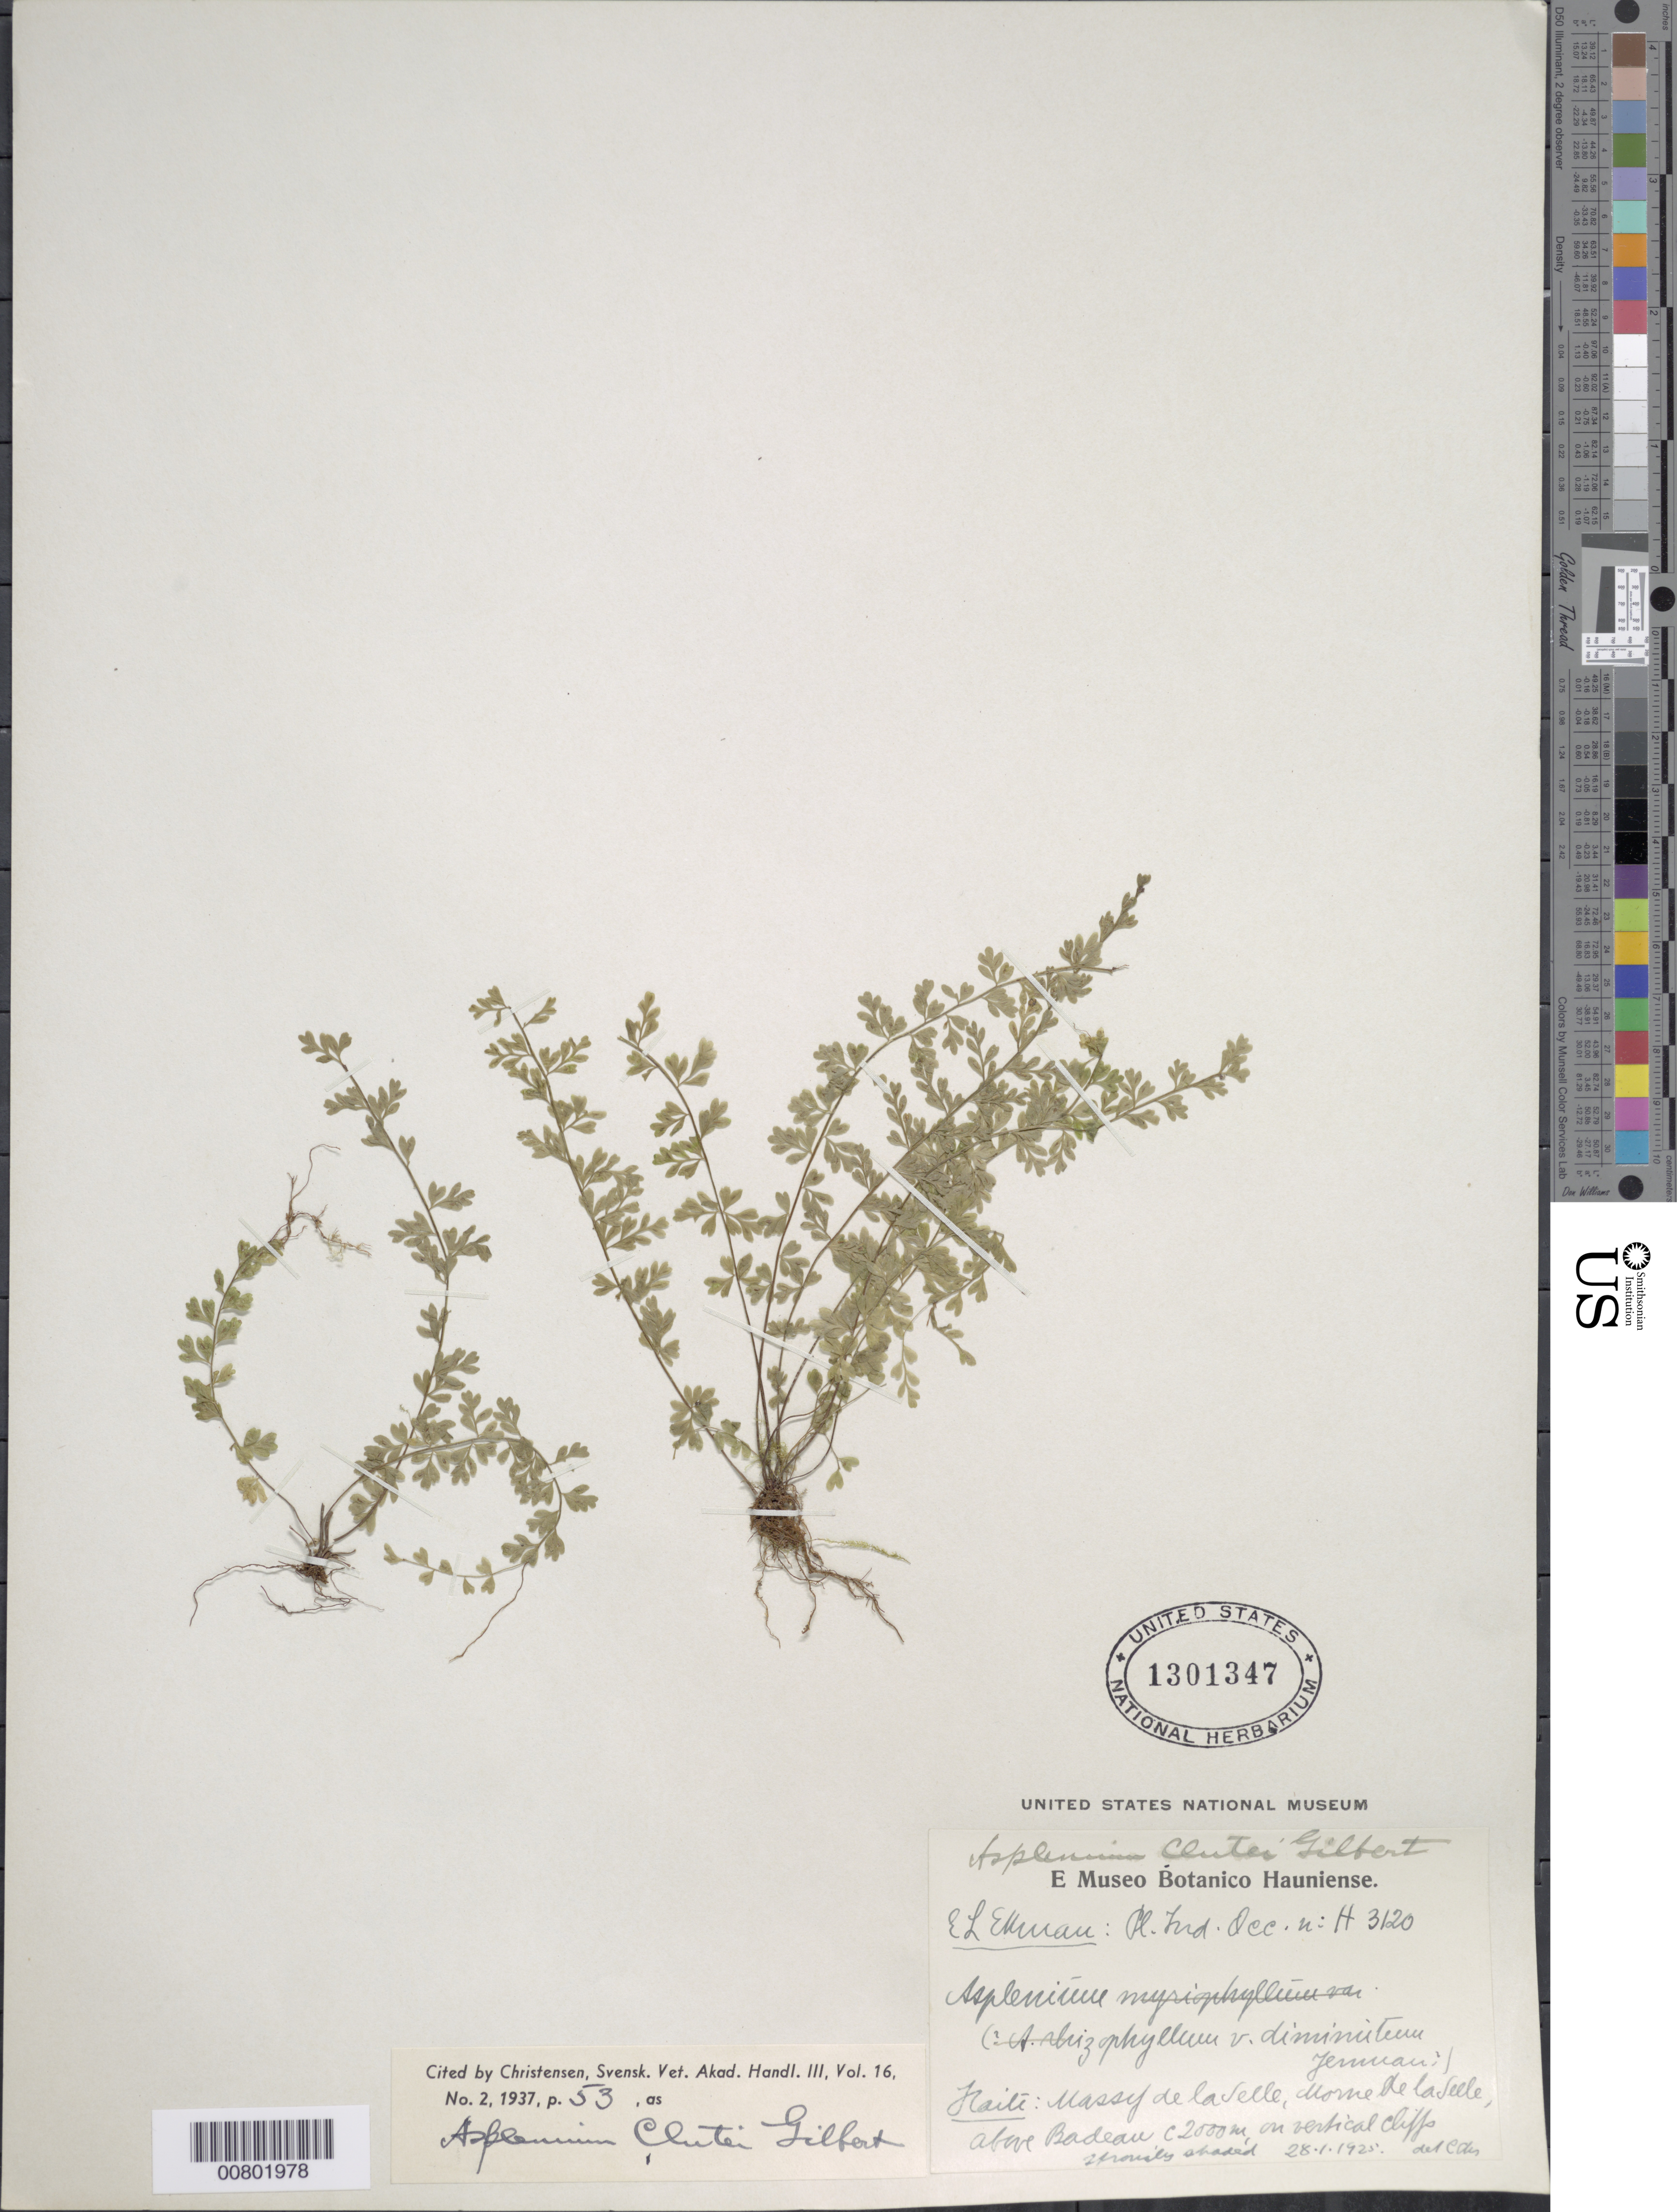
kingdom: Plantae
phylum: Tracheophyta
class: Polypodiopsida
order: Polypodiales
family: Aspleniaceae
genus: Asplenium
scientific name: Asplenium clutei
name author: Gilbert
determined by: Christensen, C. F. A.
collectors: E. L. Ekman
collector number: H 3120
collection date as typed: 28 Jan 1925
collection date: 1925-01-28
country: Haiti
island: Hispaniola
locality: Massif de la Selle, Morne de la Selle, above Badeau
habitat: Vertical cliffs, strongly shaded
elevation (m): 2000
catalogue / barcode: US 1301347